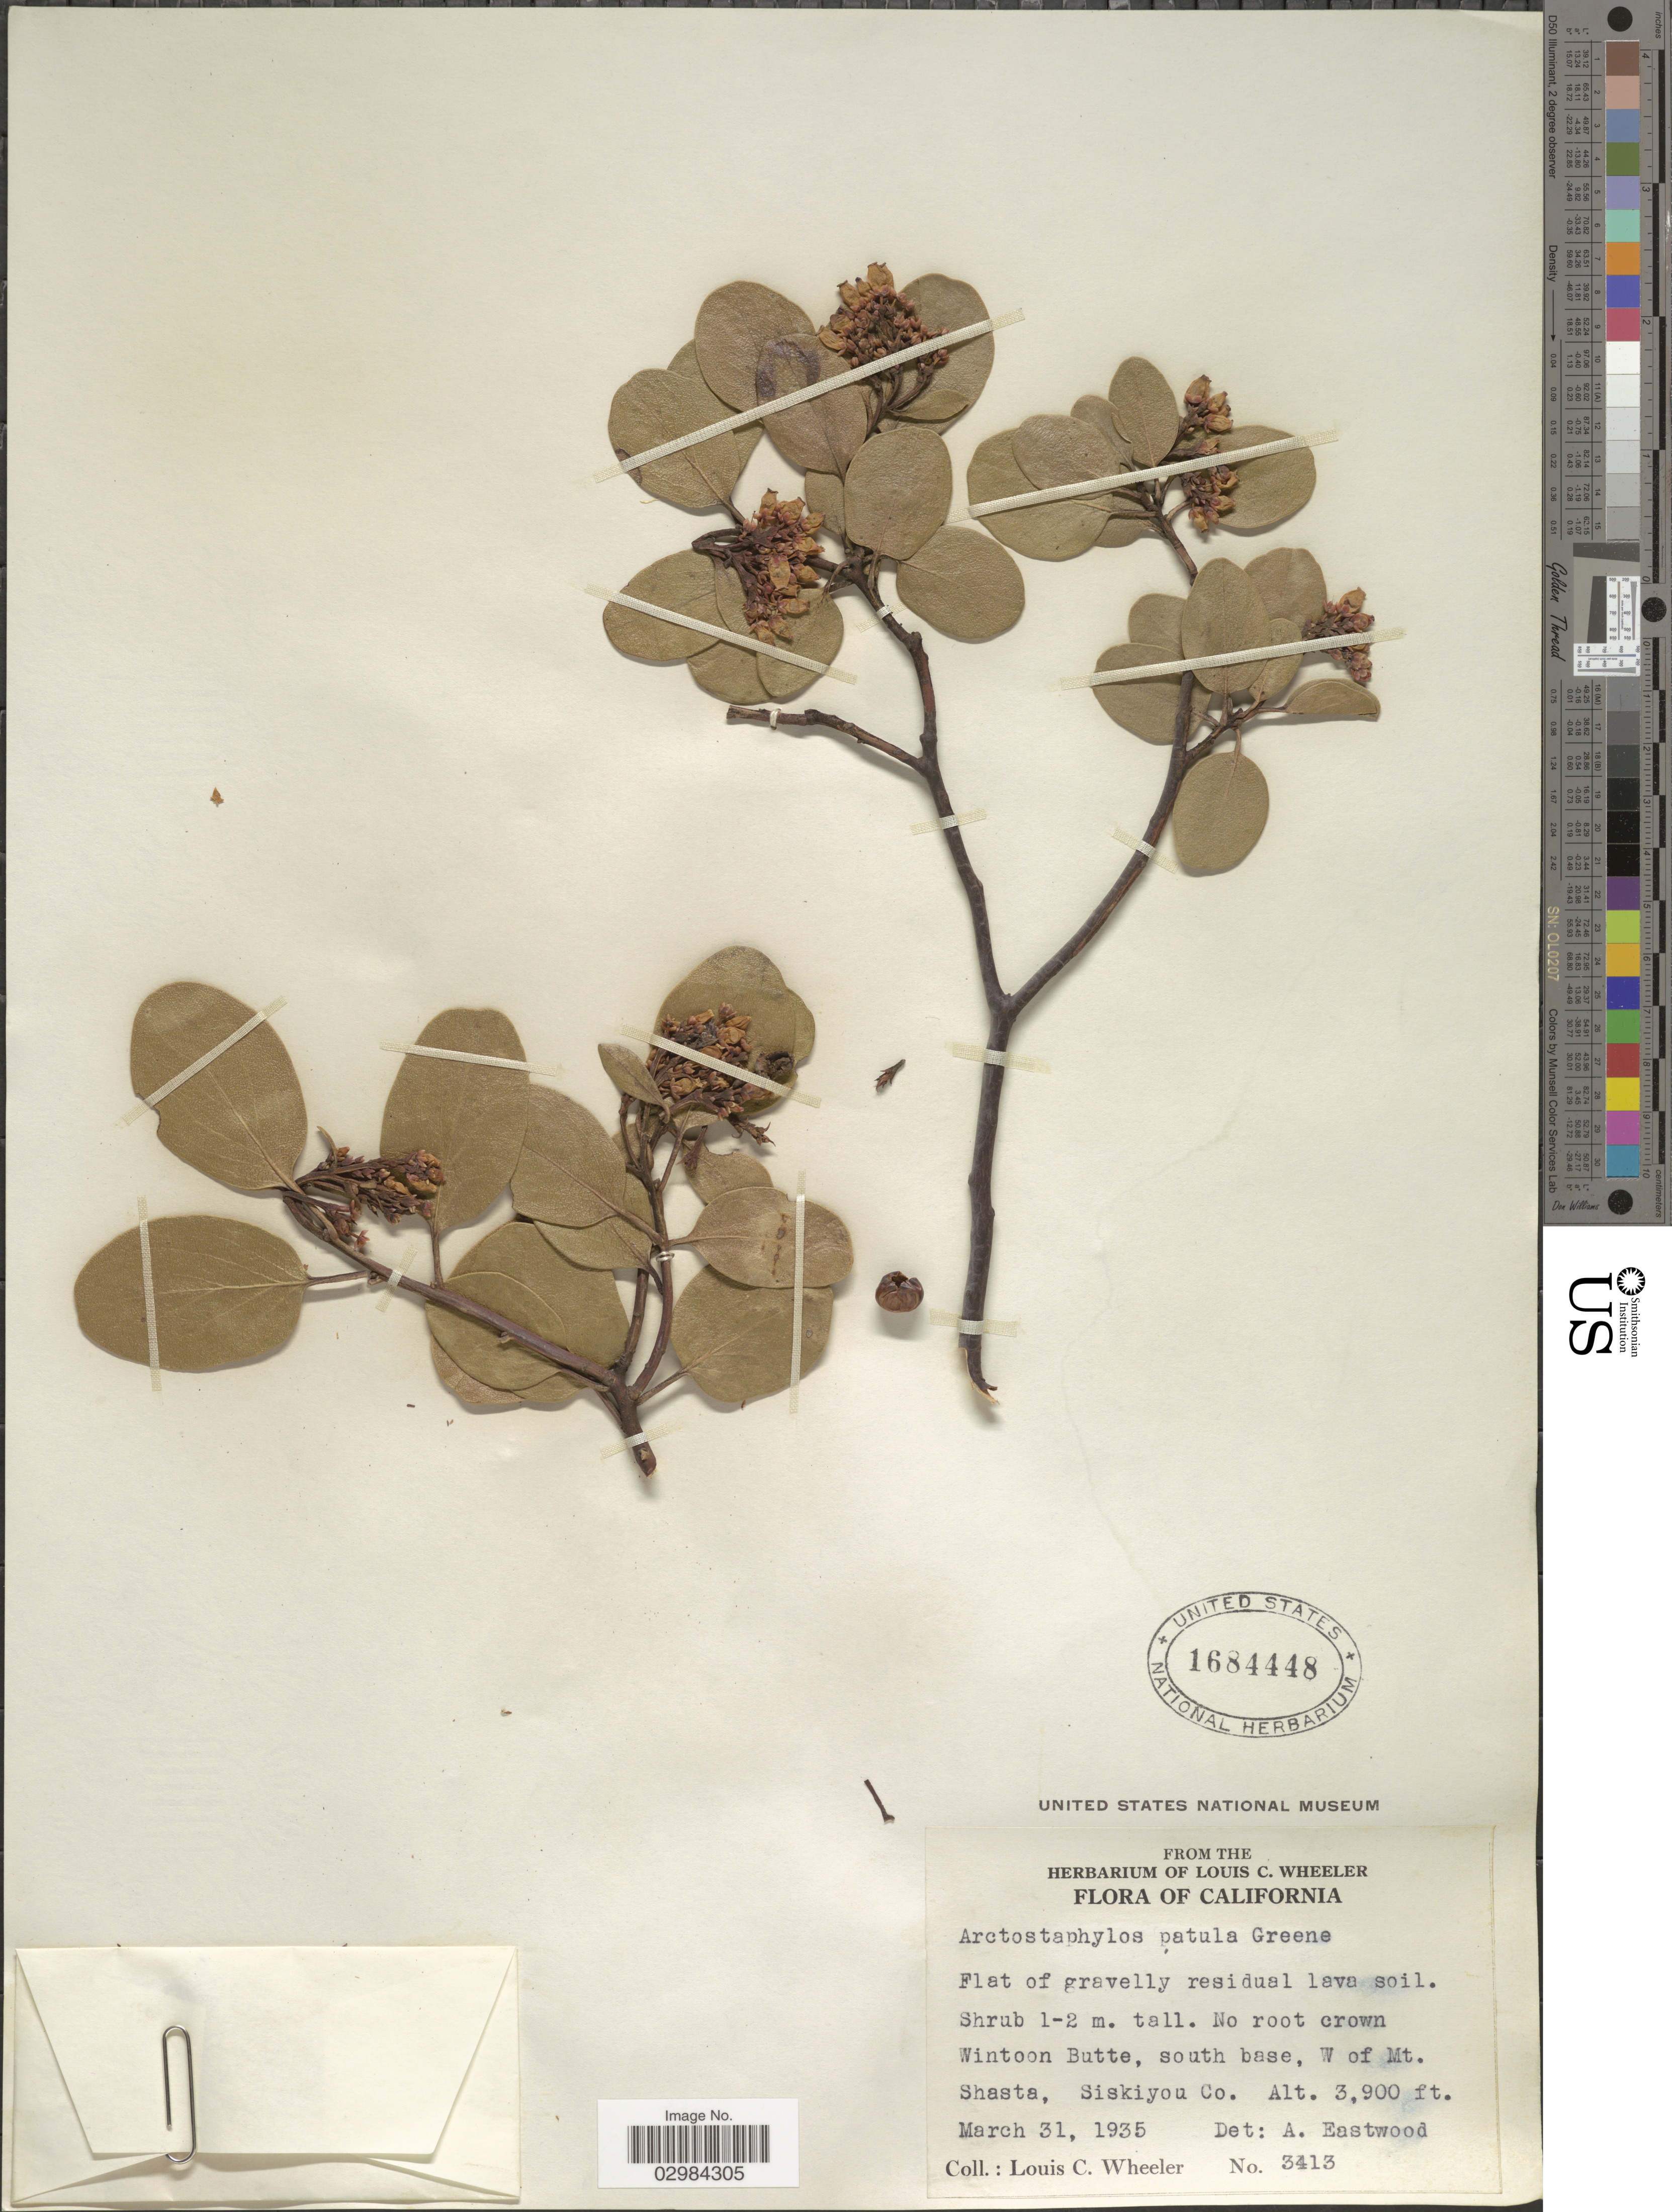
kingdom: Plantae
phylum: Tracheophyta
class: Magnoliopsida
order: Ericales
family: Ericaceae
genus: Arctostaphylos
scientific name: Arctostaphylos patula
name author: Greene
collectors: L. C. Wheeler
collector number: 3413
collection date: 1935-03-31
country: United States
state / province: California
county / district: Siskiyou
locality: Wintoon Butte, south base, W of Mt. Shasta, Siskiyou Co.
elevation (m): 1189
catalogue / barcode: US 1684448